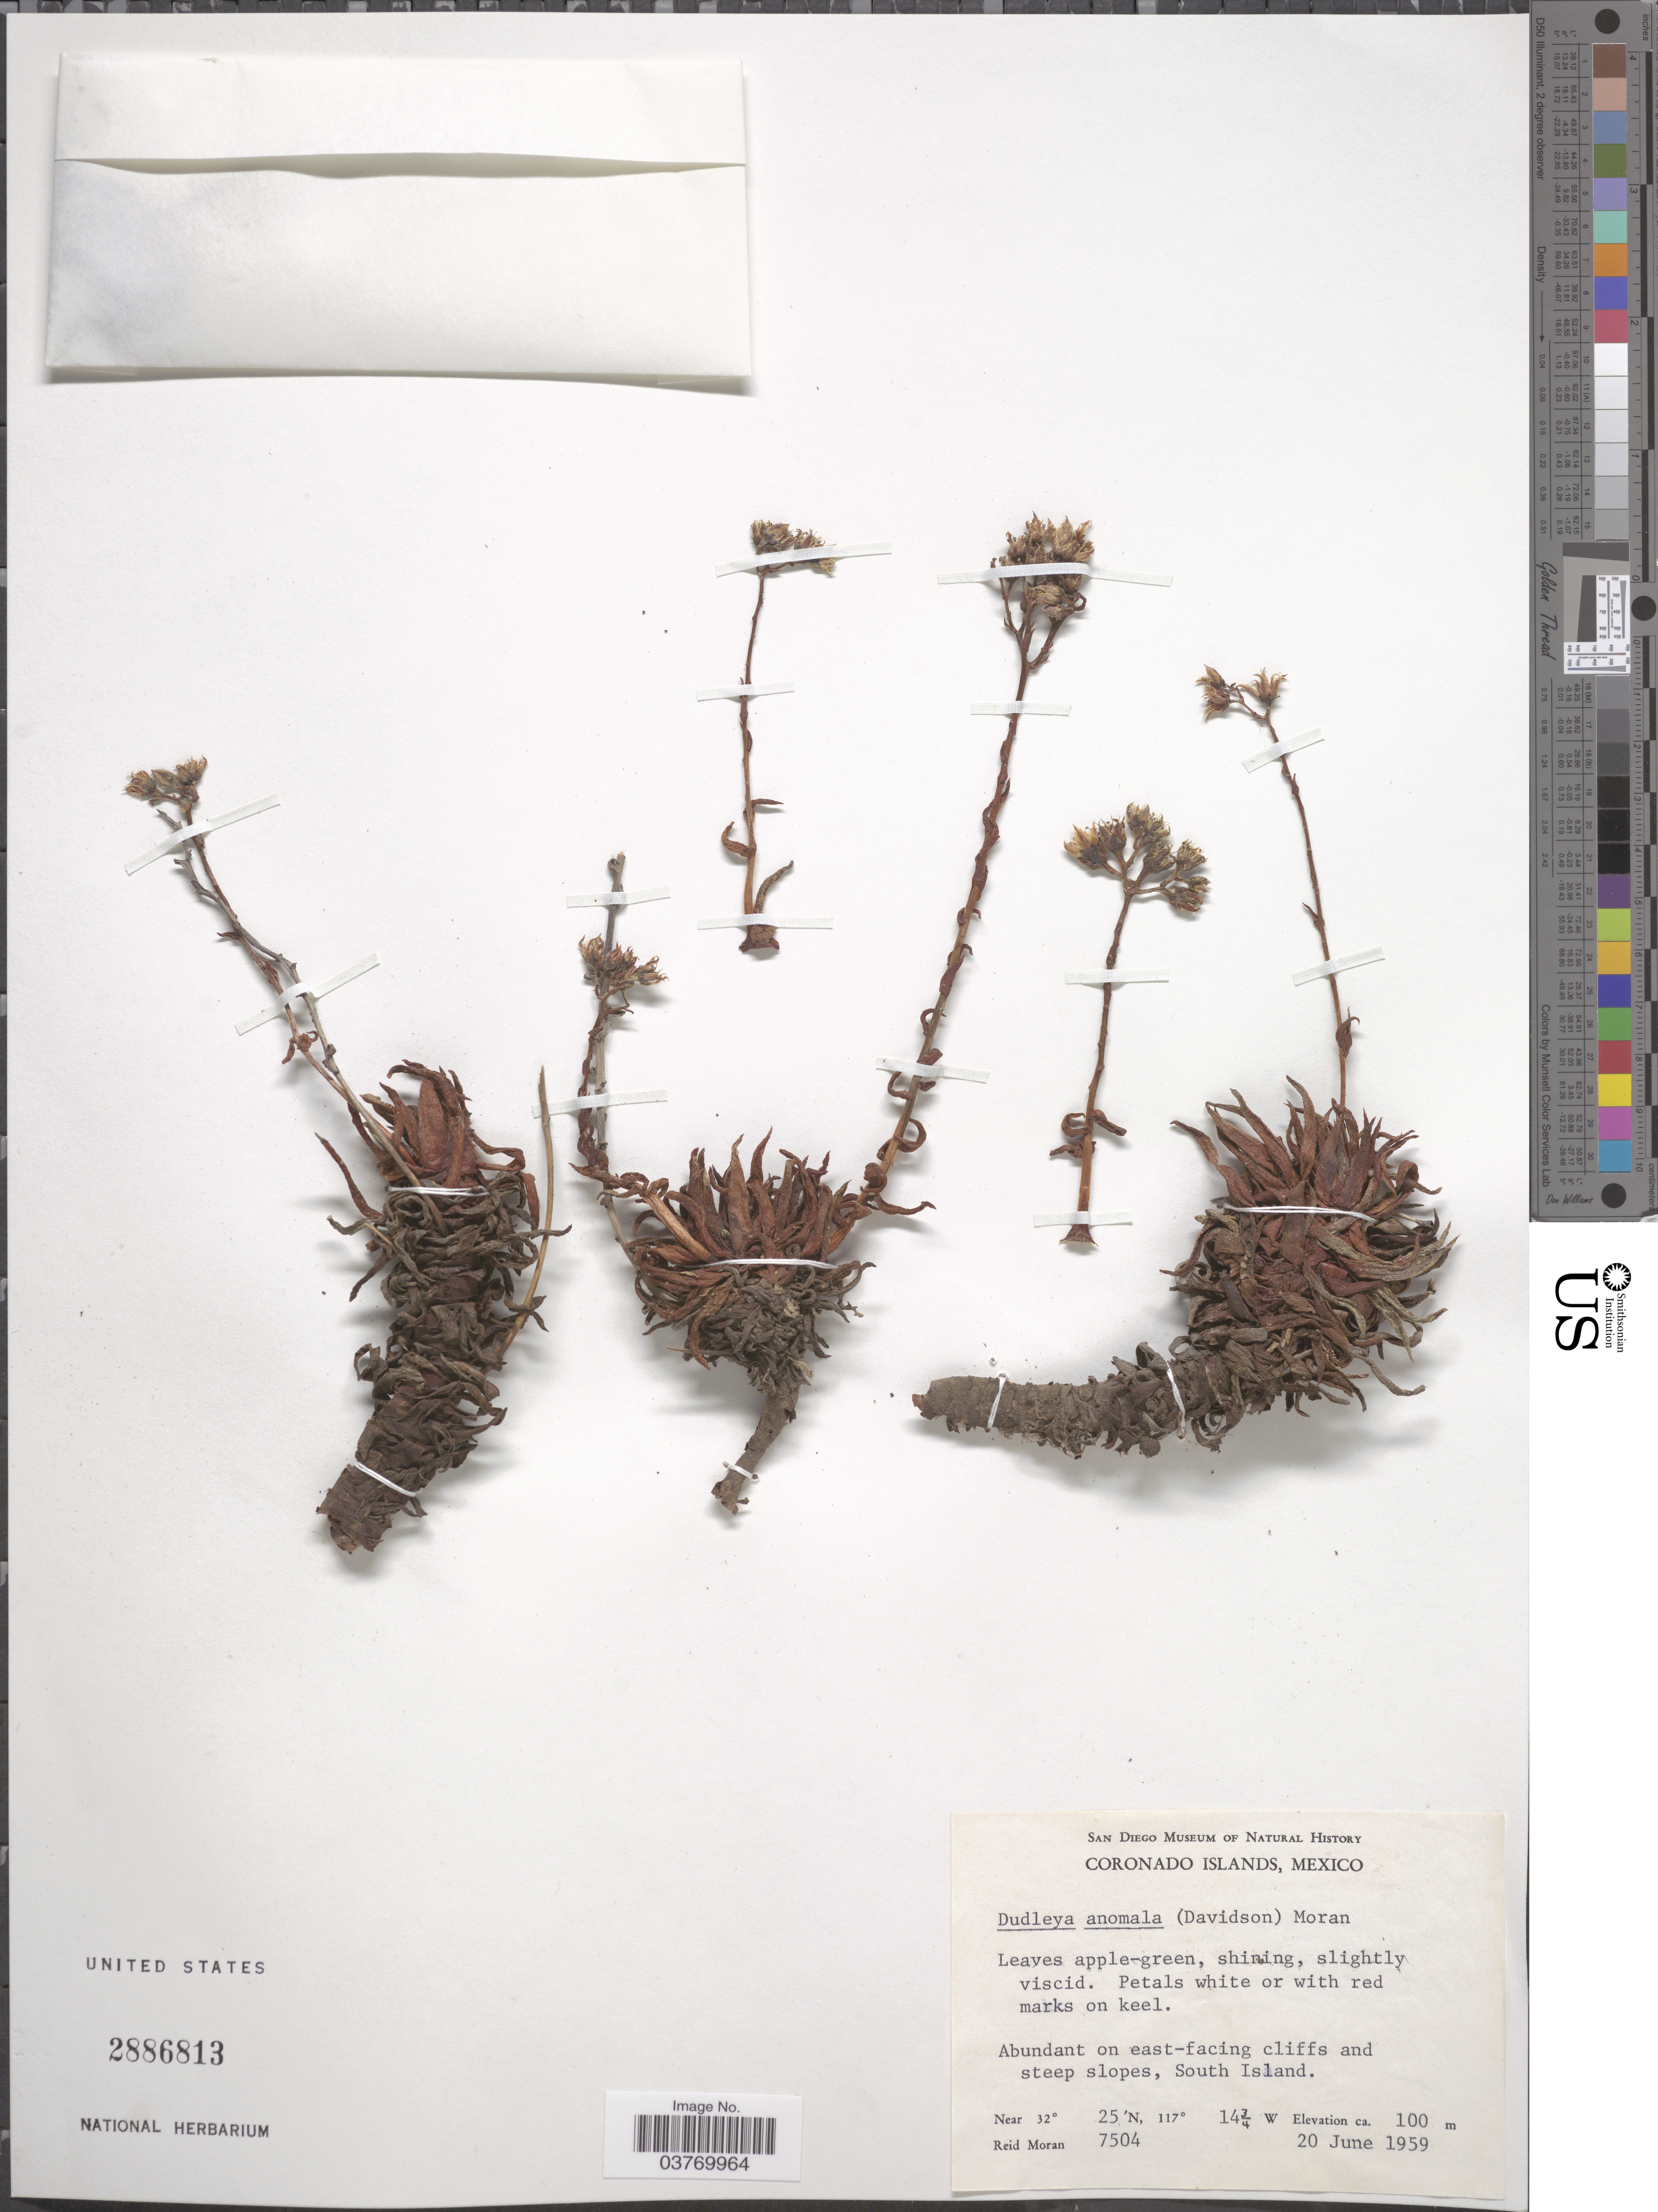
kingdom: Plantae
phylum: Tracheophyta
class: Magnoliopsida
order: Saxifragales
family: Crassulaceae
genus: Dudleya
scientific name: Dudleya anomala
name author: (Davidson) Moran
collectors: R. V. Moran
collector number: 7504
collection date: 1959-06-20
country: Mexico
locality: Coronado Islands. Abundant on east-facing cliffs and steep slopes, South Island.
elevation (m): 100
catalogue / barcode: US 2886813